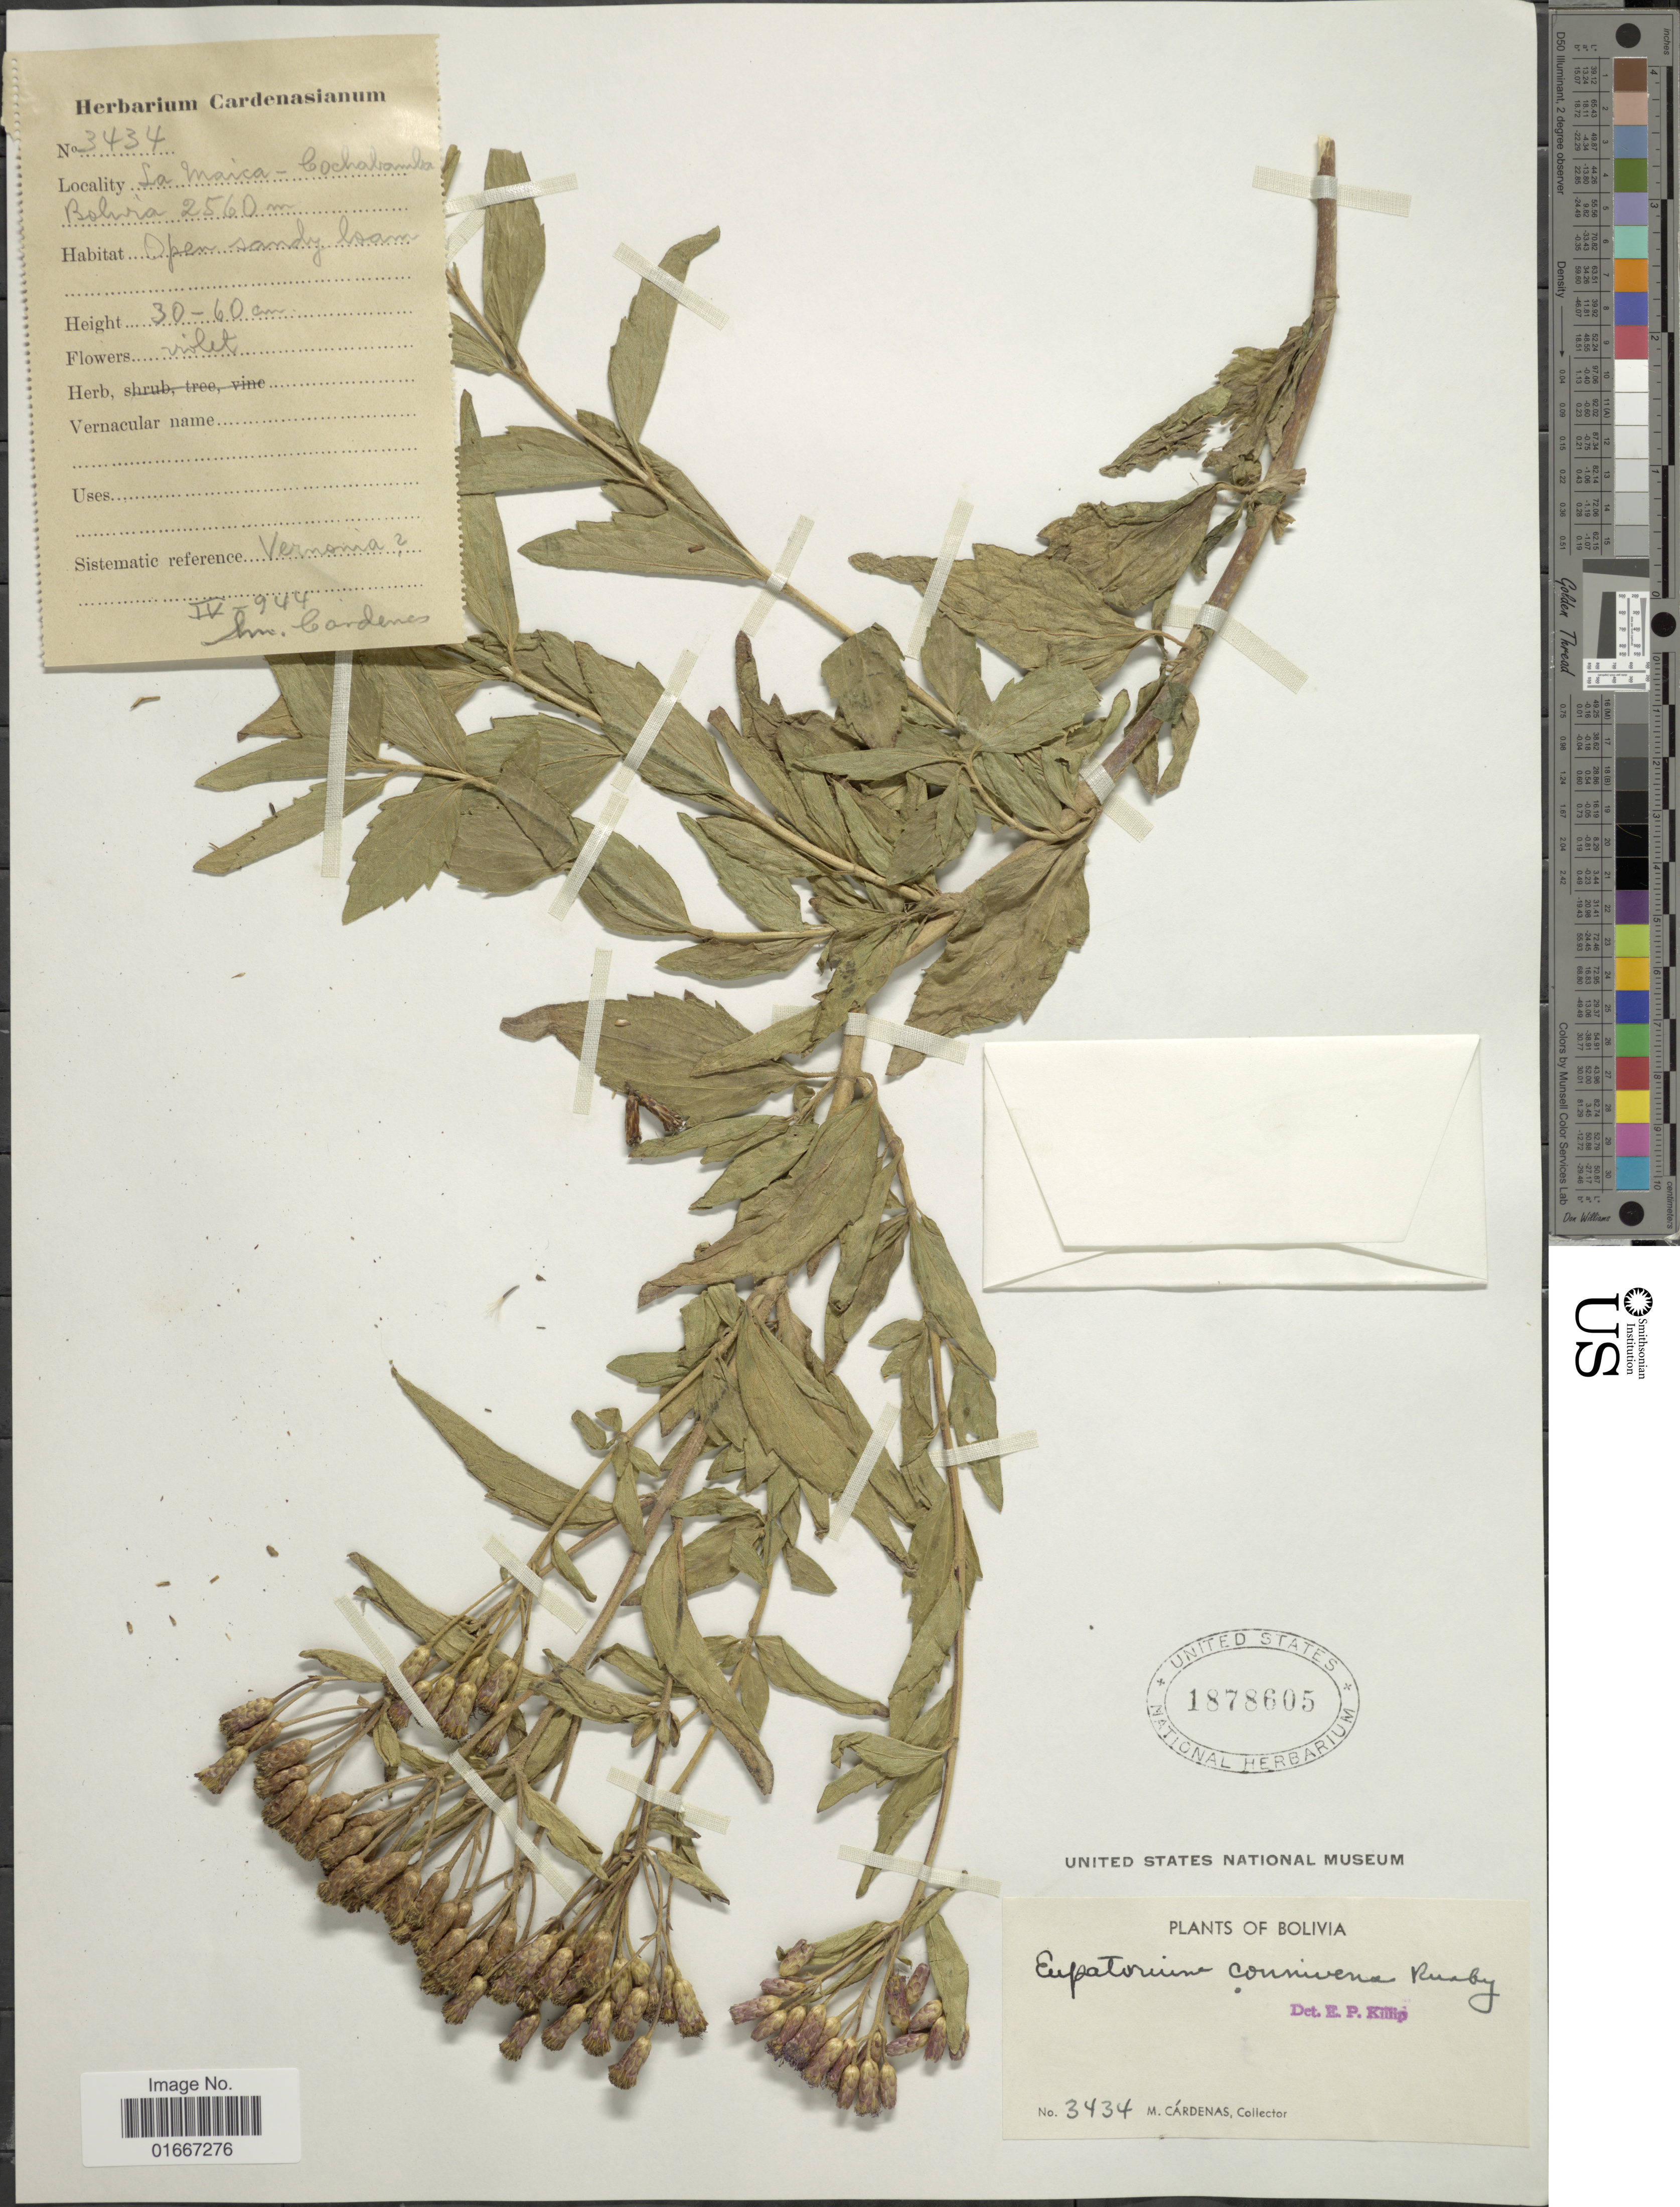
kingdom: Plantae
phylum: Tracheophyta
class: Magnoliopsida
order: Asterales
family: Asteraceae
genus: Chromolaena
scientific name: Chromolaena connivens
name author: (Rusby) R.M. King & H. Rob.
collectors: M. Cárdenas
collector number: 3434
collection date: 1944-04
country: Bolivia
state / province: Cochabamba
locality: La Maica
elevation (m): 2560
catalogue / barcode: US 1878605